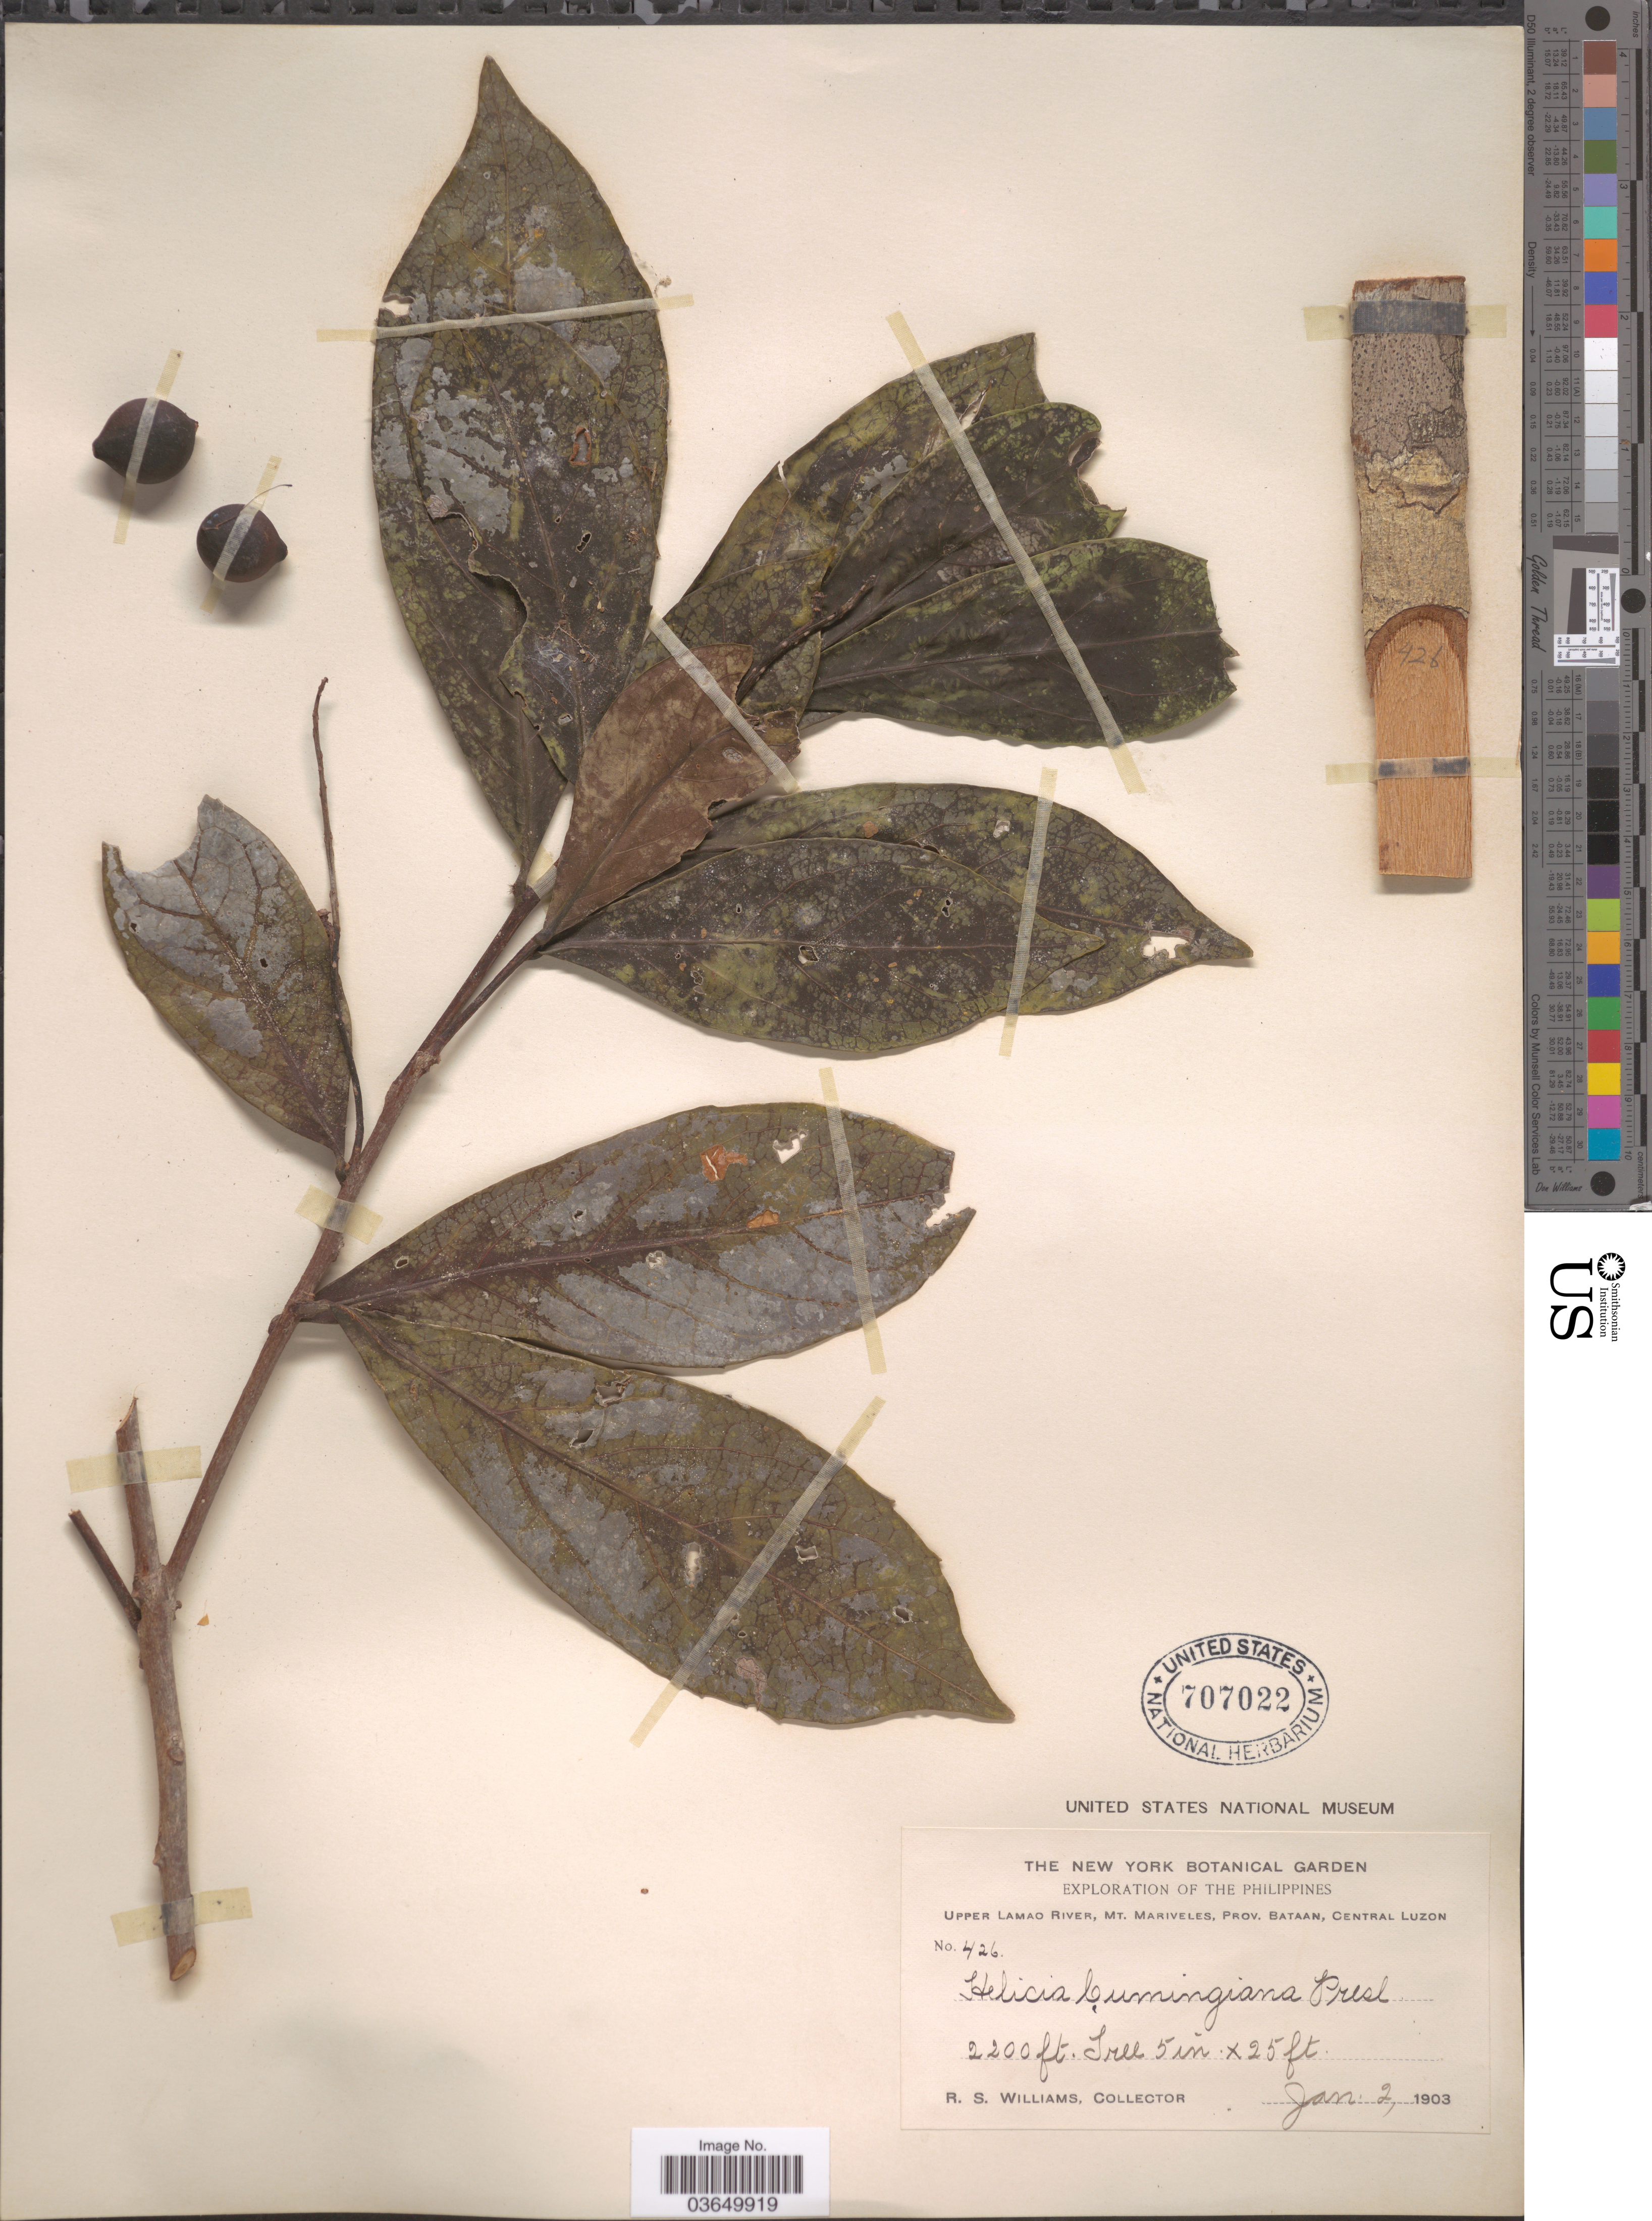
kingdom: Plantae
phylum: Tracheophyta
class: Magnoliopsida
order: Proteales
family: Proteaceae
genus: Helicia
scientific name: Helicia cumingiana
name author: C. Presl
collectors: R. S. Williams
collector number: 426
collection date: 1903-01-02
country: Philippines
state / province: Central Luzon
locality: Upper Lamao River, Mt. Mariveles, Prov. Bataan.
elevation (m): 671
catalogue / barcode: US 707022